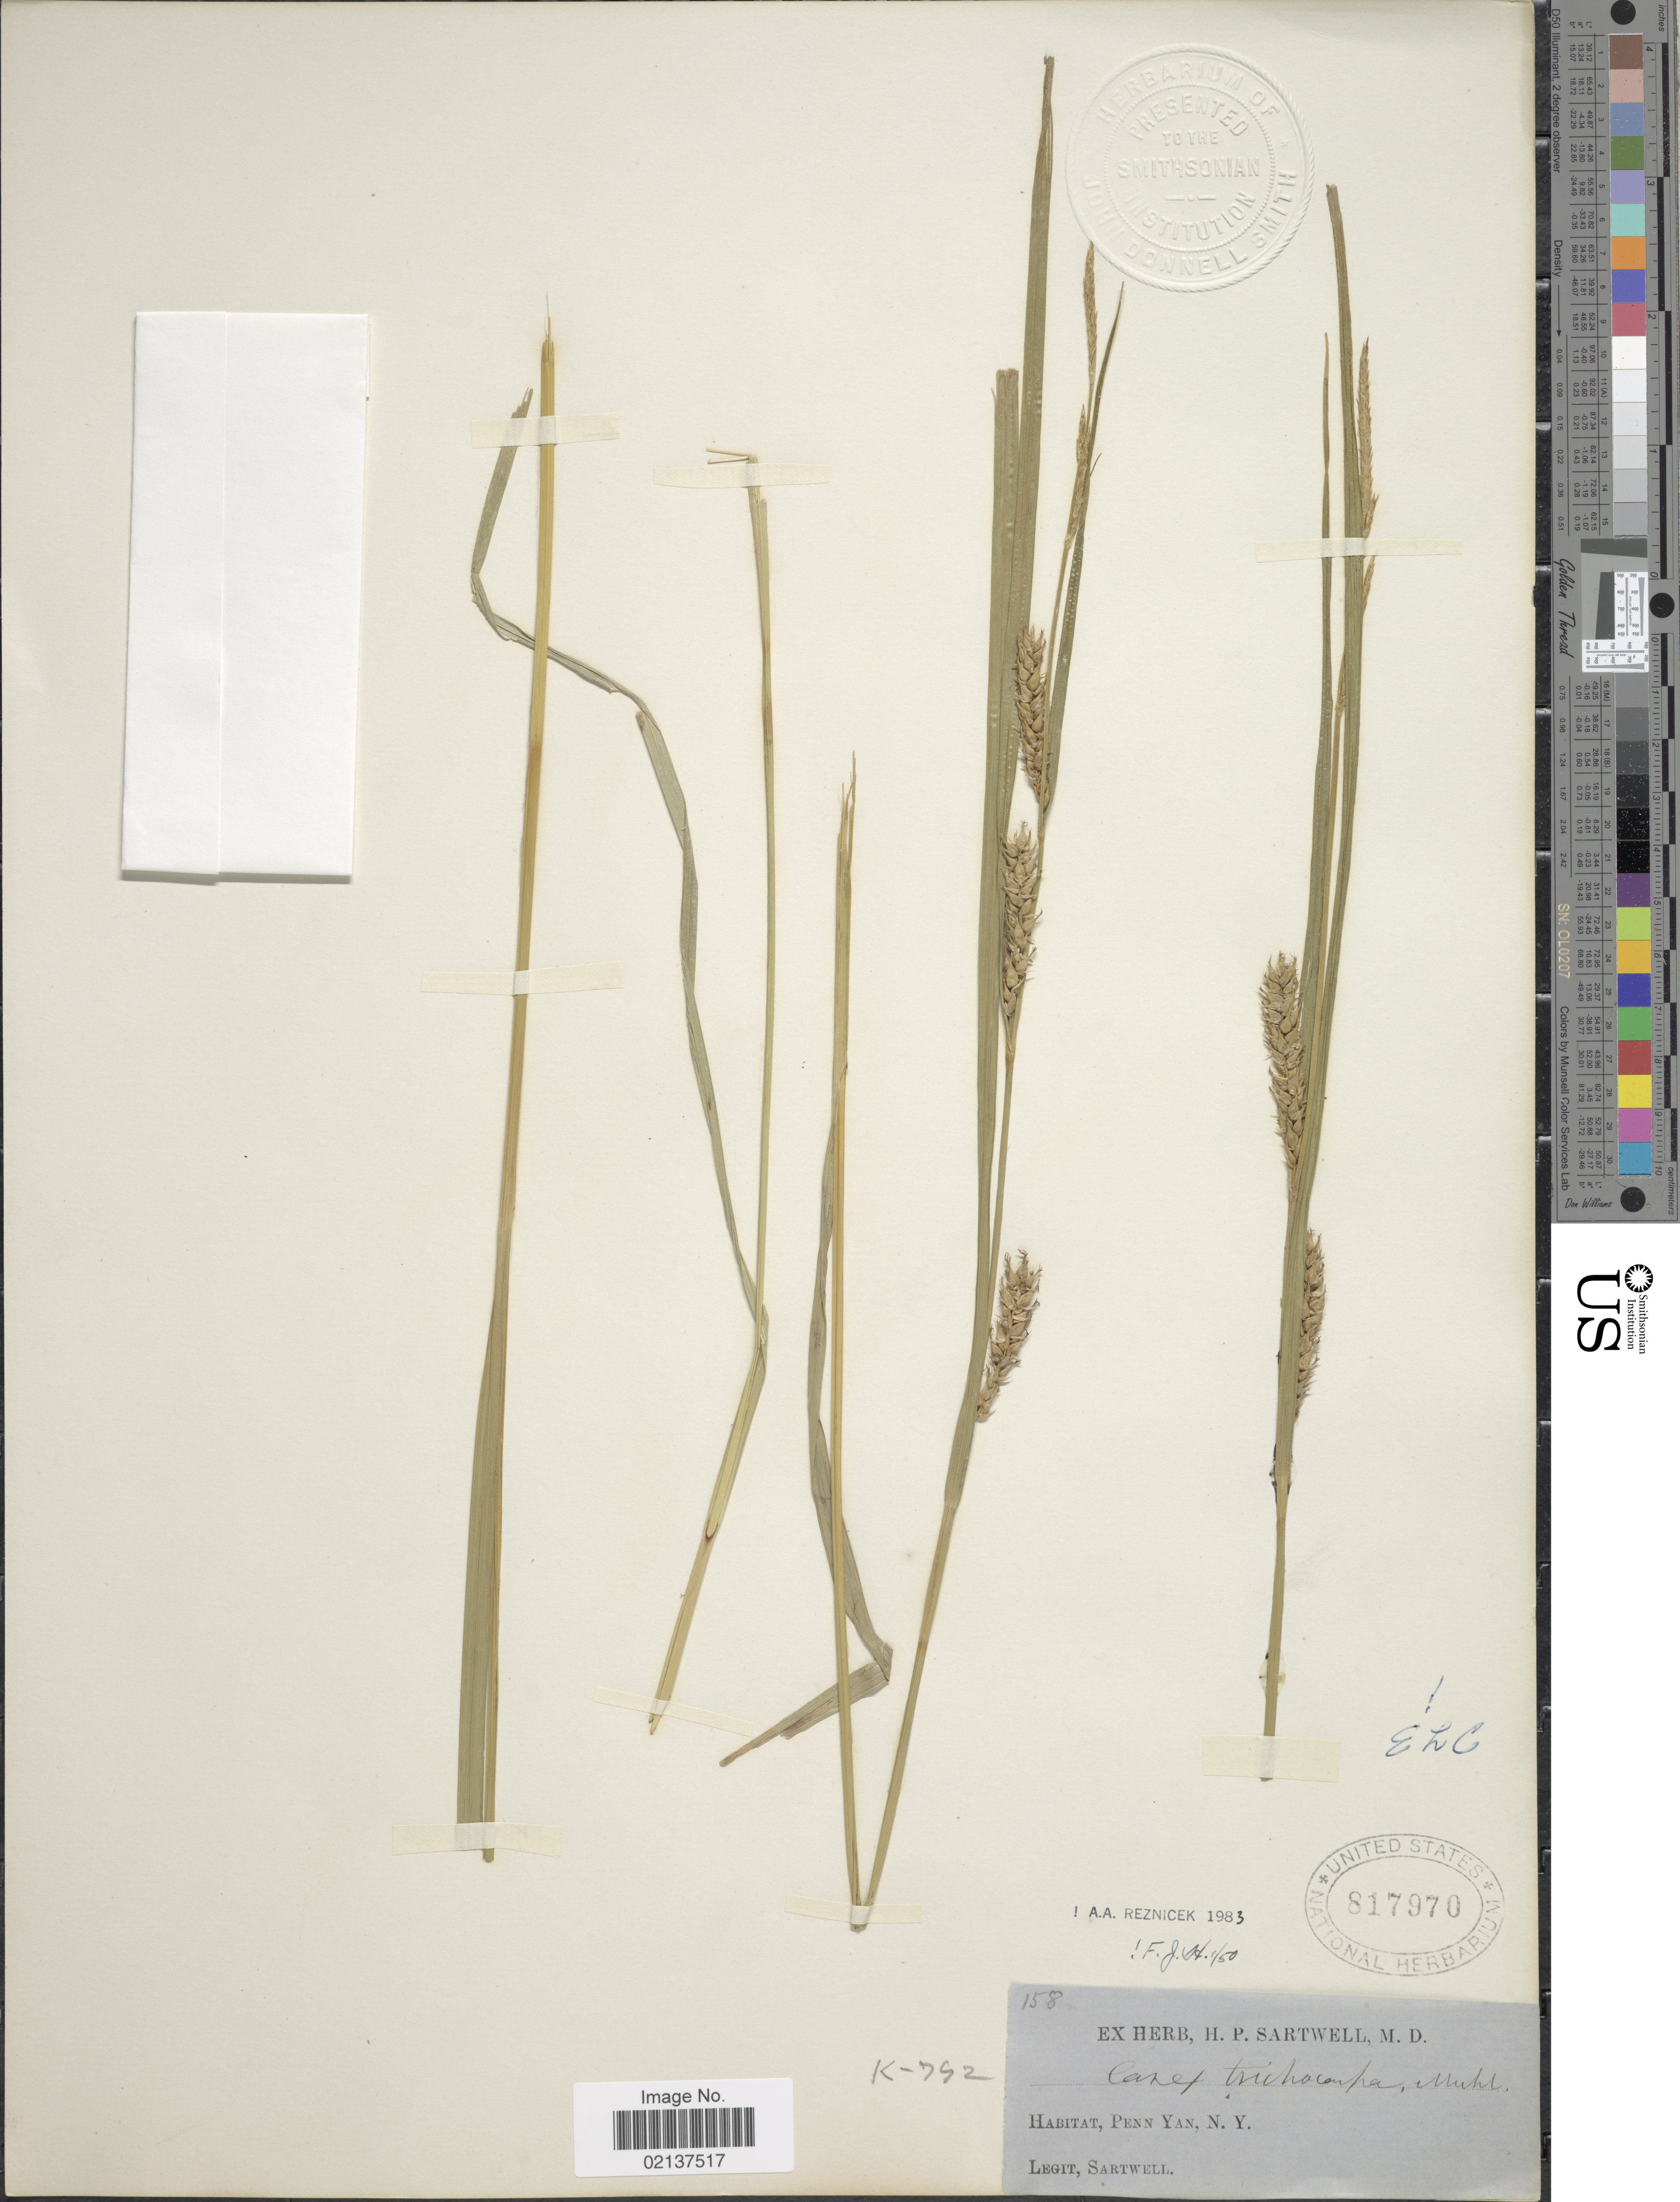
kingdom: Plantae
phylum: Tracheophyta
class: Liliopsida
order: Poales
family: Cyperaceae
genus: Carex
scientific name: Carex trichocarpa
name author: Muhl. ex Willd.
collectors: H. P. Sartwell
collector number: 158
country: United States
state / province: New York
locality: Penn Yan, N.Y.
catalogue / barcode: US 817970